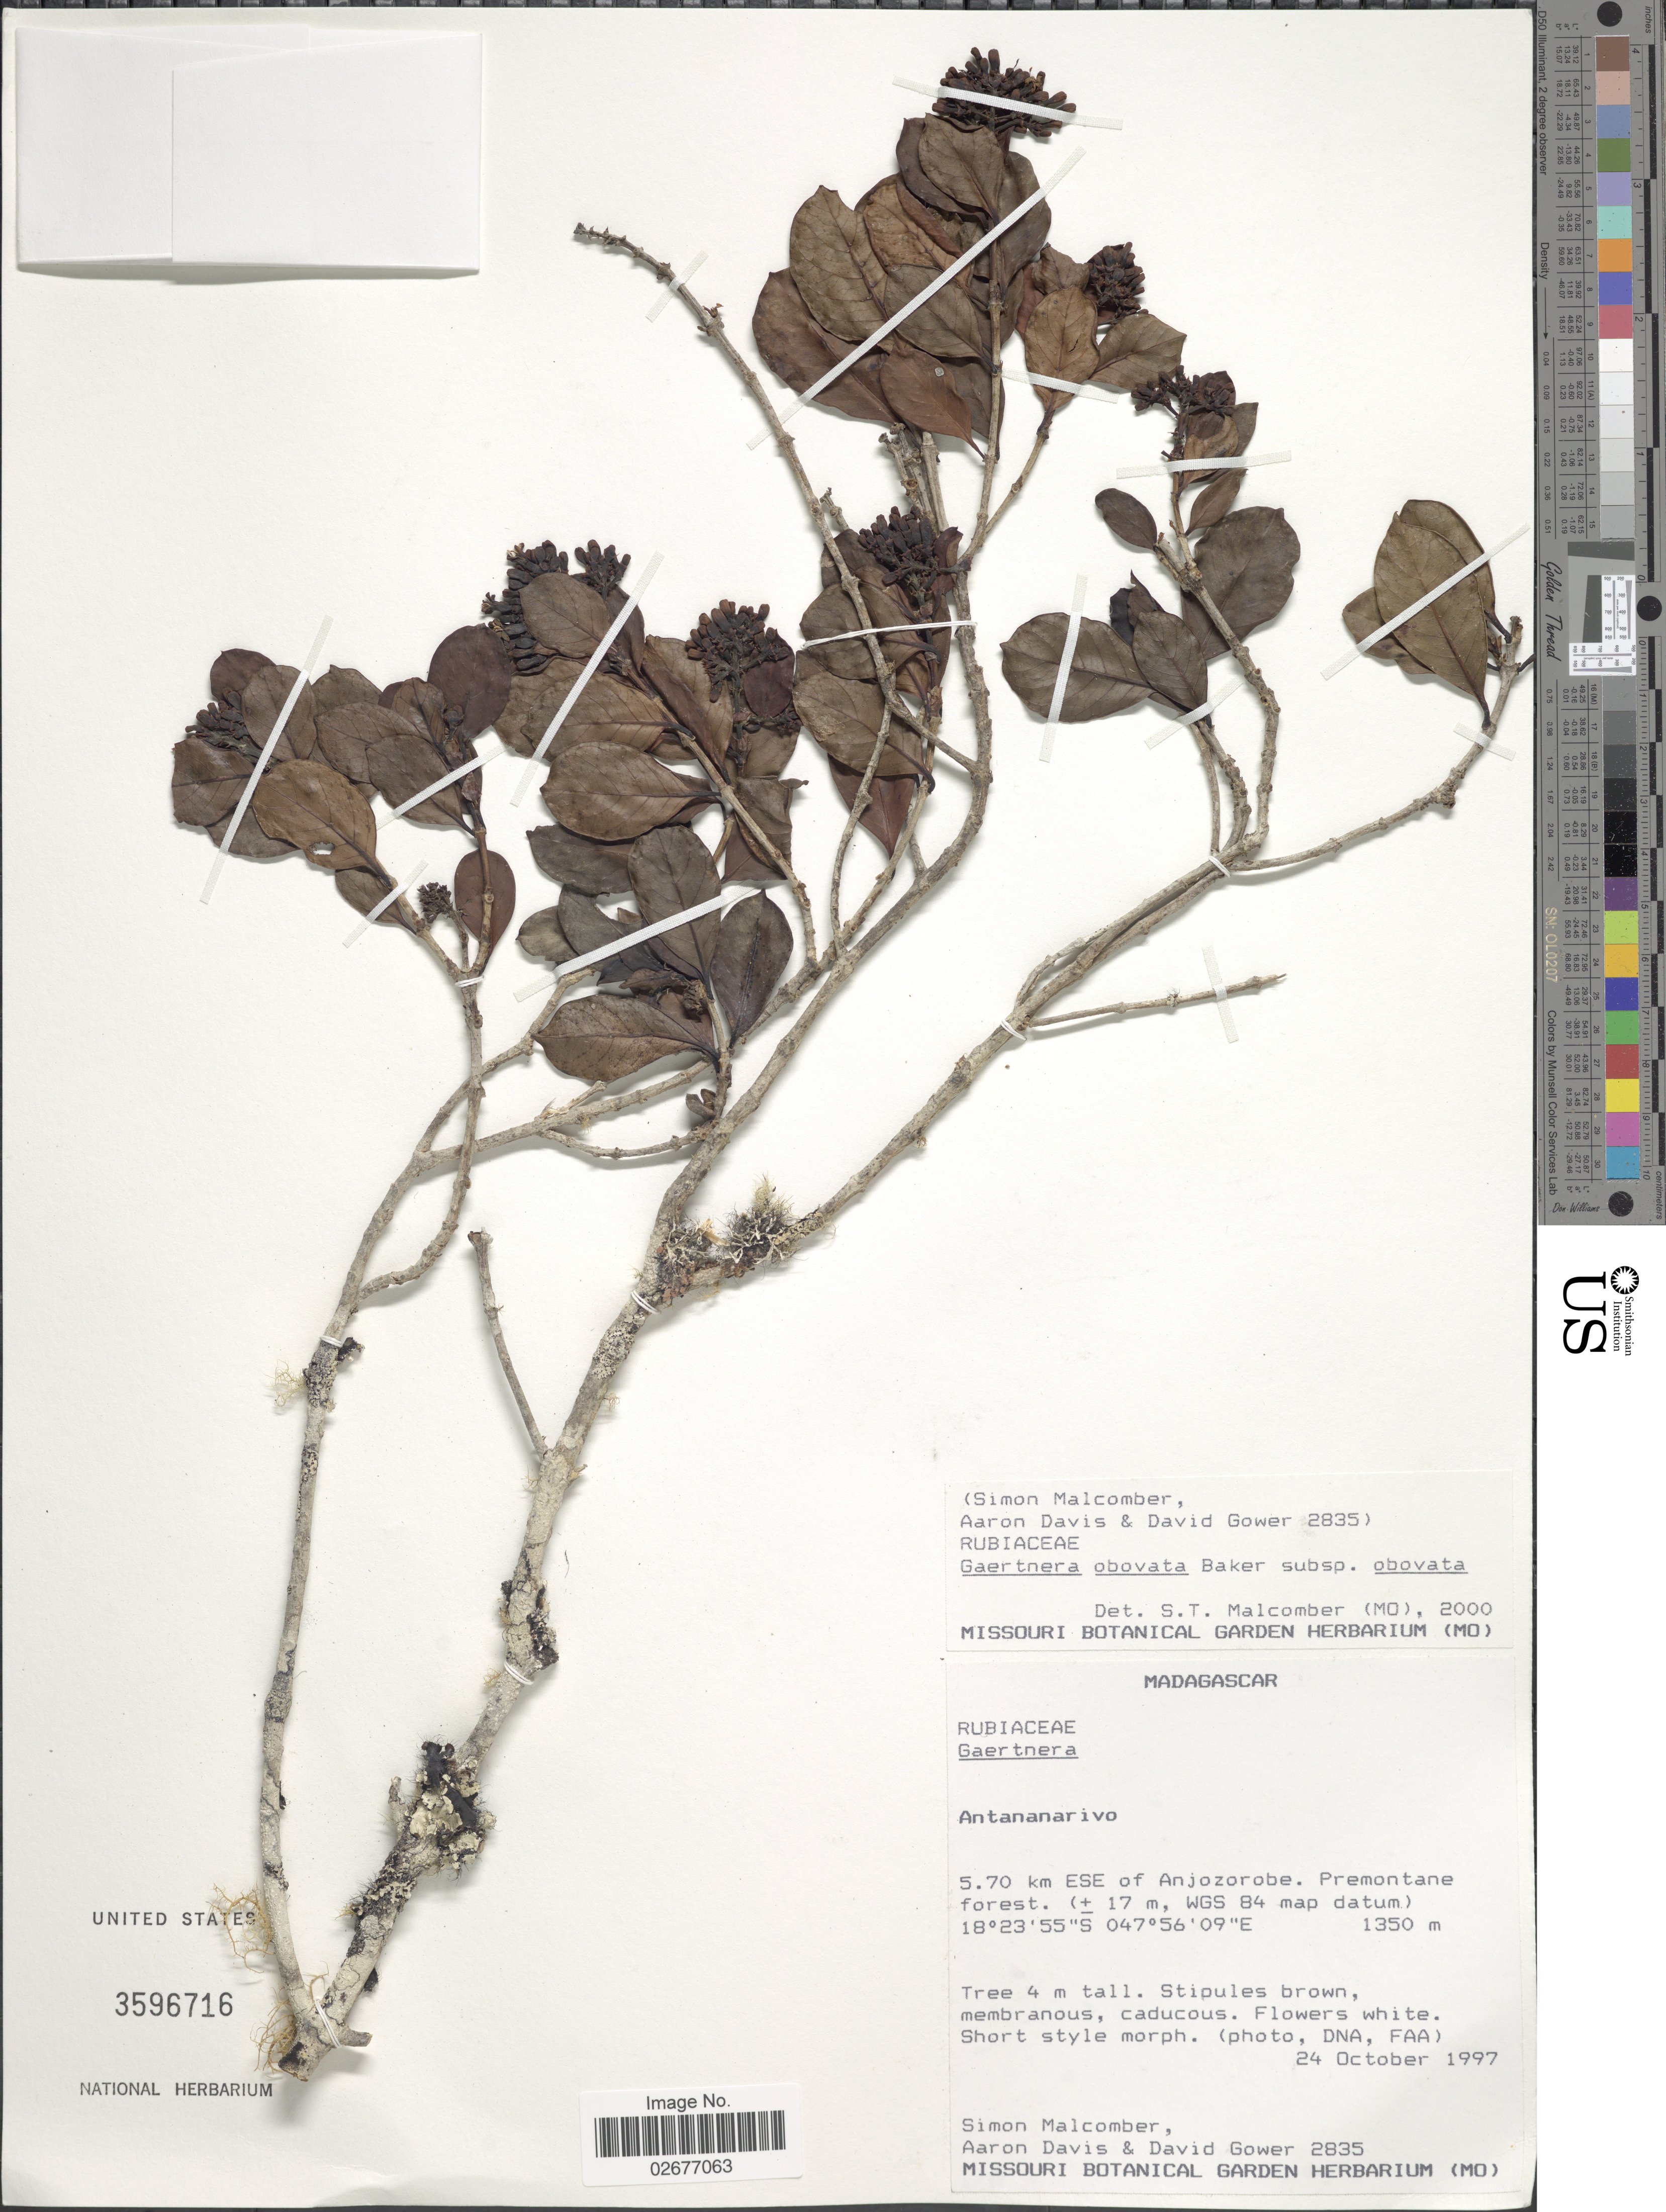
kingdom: Plantae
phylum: Tracheophyta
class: Magnoliopsida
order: Gentianales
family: Rubiaceae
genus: Gaertnera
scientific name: Gaertnera obovata var. obovata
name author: Baker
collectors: S. T. Malcomber, A. P. Davis & D. Gower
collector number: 2835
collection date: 1997-10-24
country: Madagascar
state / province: Analamanga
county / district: Anjozorobe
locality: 5.70 km ESE of Anjozorobe, Premontane forest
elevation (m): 1350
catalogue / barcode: US 3596716